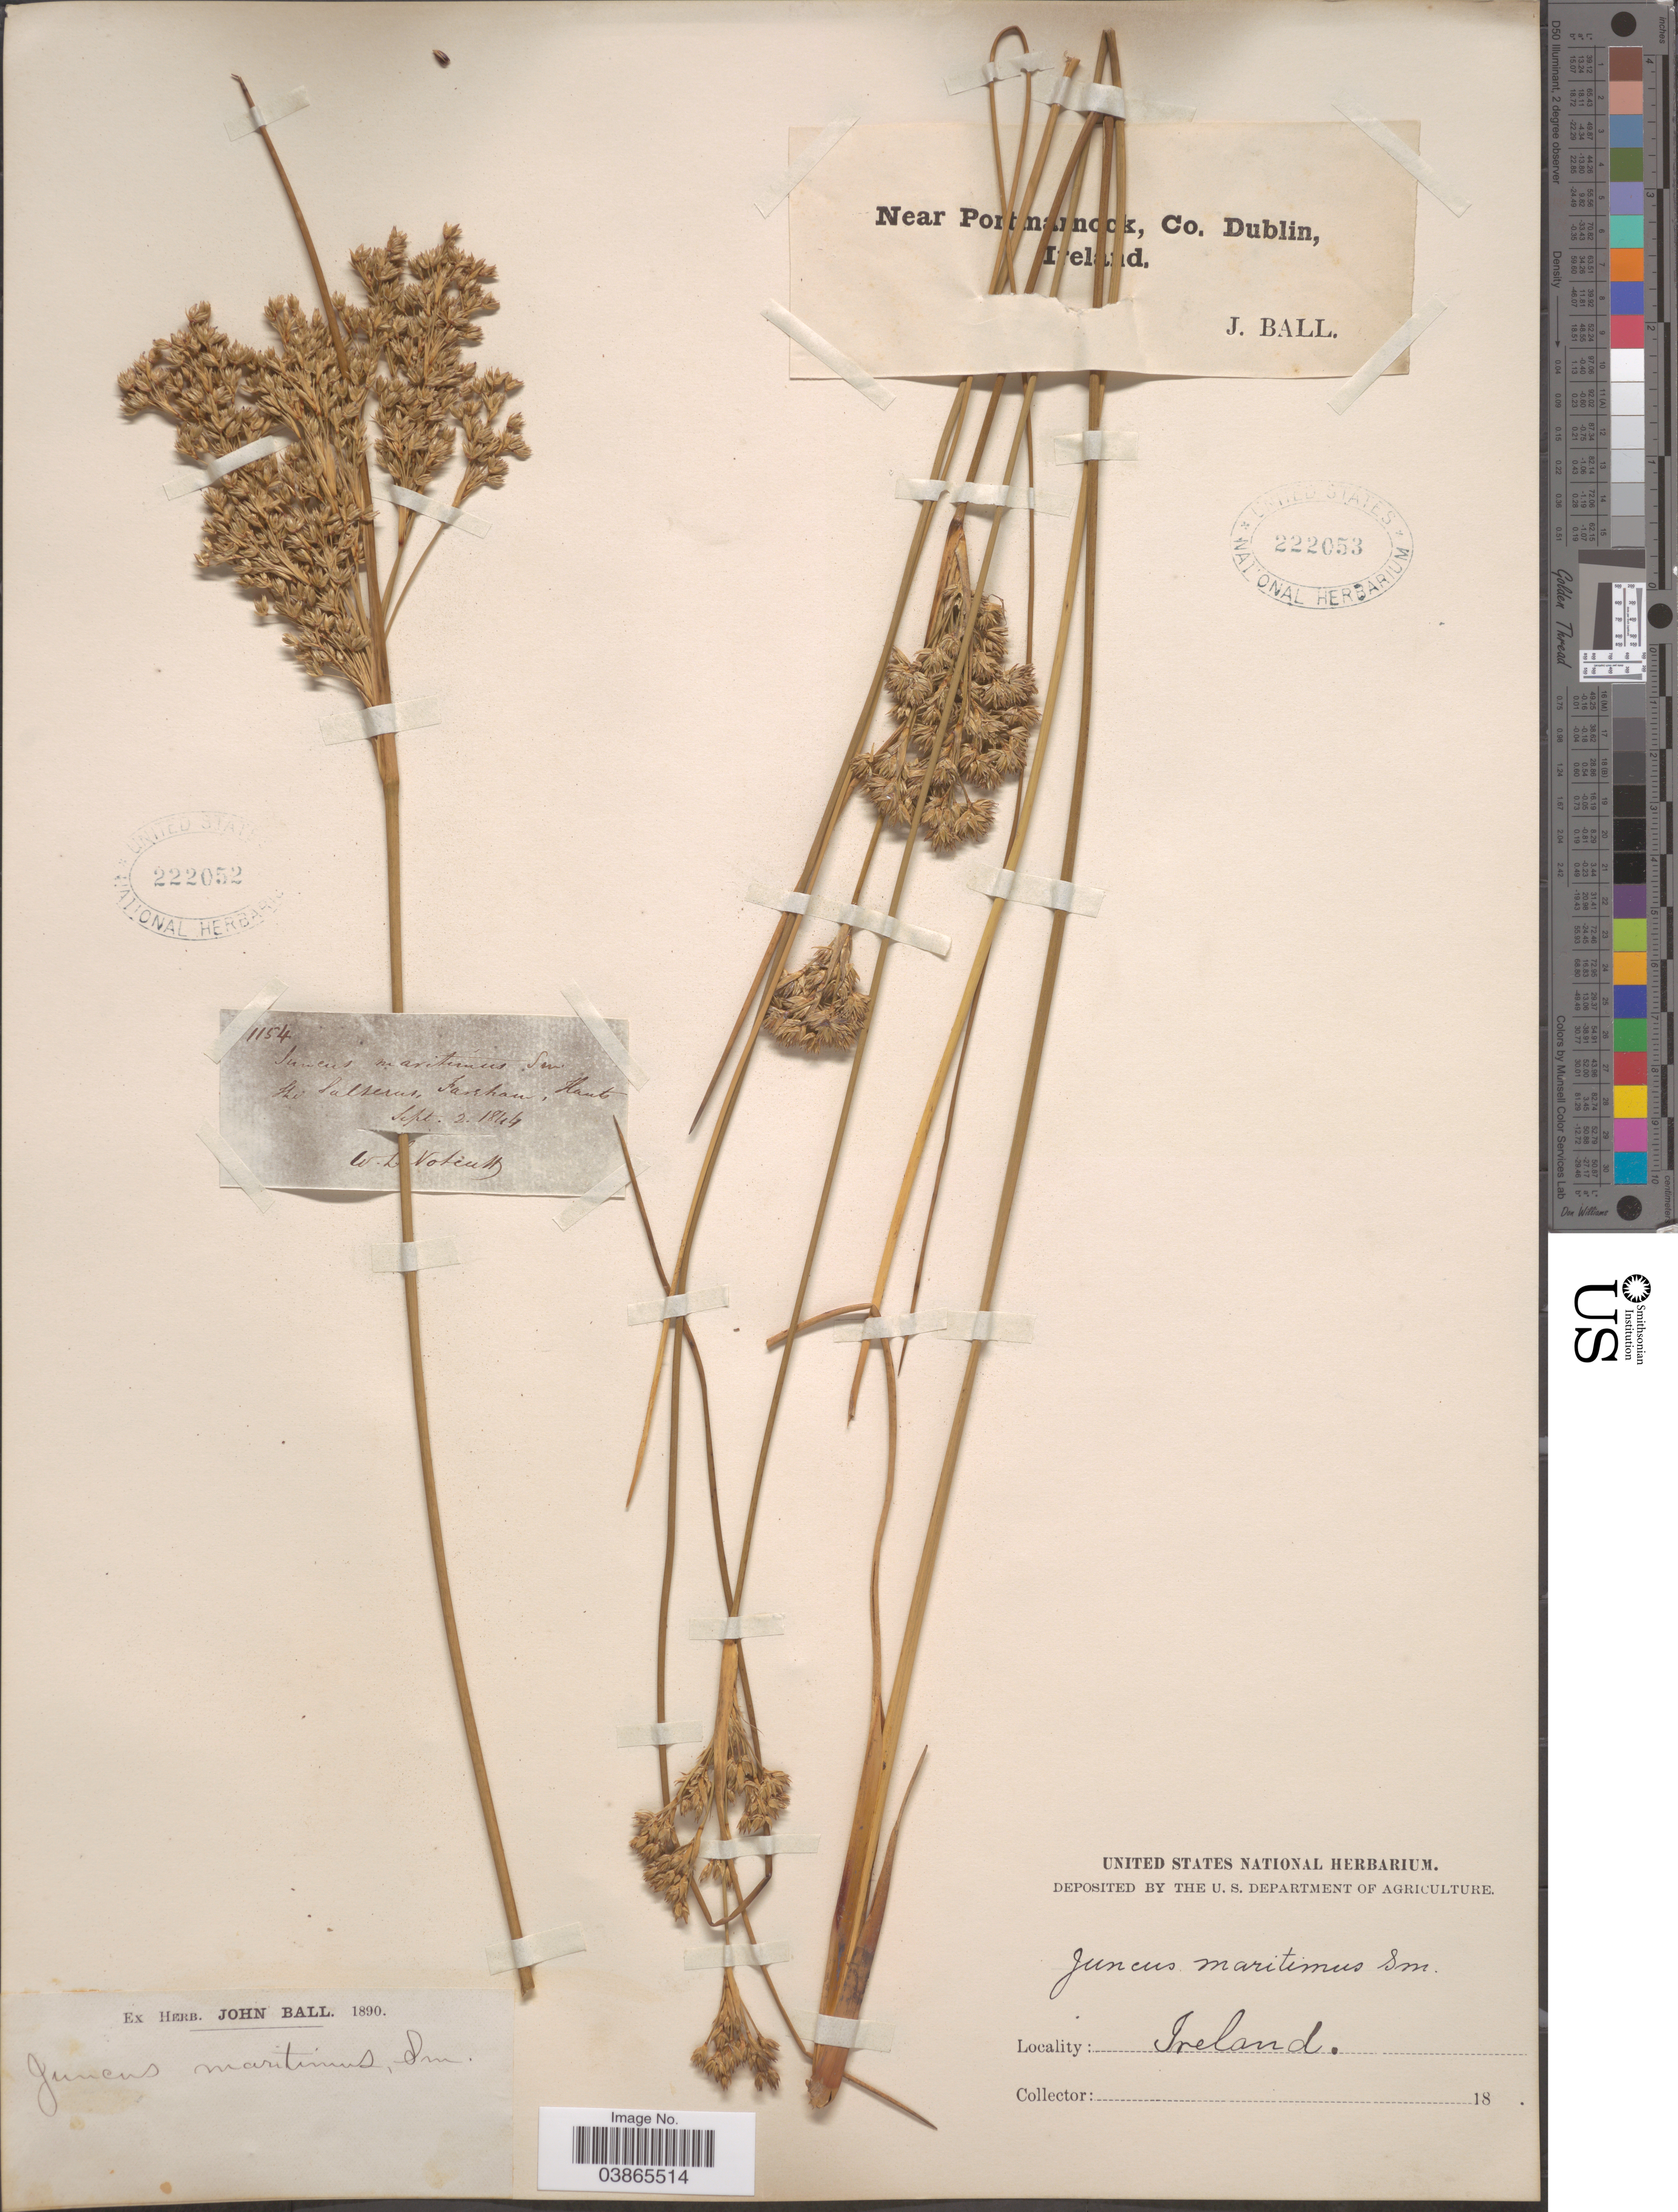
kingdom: Plantae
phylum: Tracheophyta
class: Liliopsida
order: Poales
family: Juncaceae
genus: Juncus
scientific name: Juncus maritimus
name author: Lam.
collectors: W. Notcutt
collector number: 1154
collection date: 1844-09-02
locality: The Salserus [interpreted] Farhan, Hauts.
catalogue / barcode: US 222052